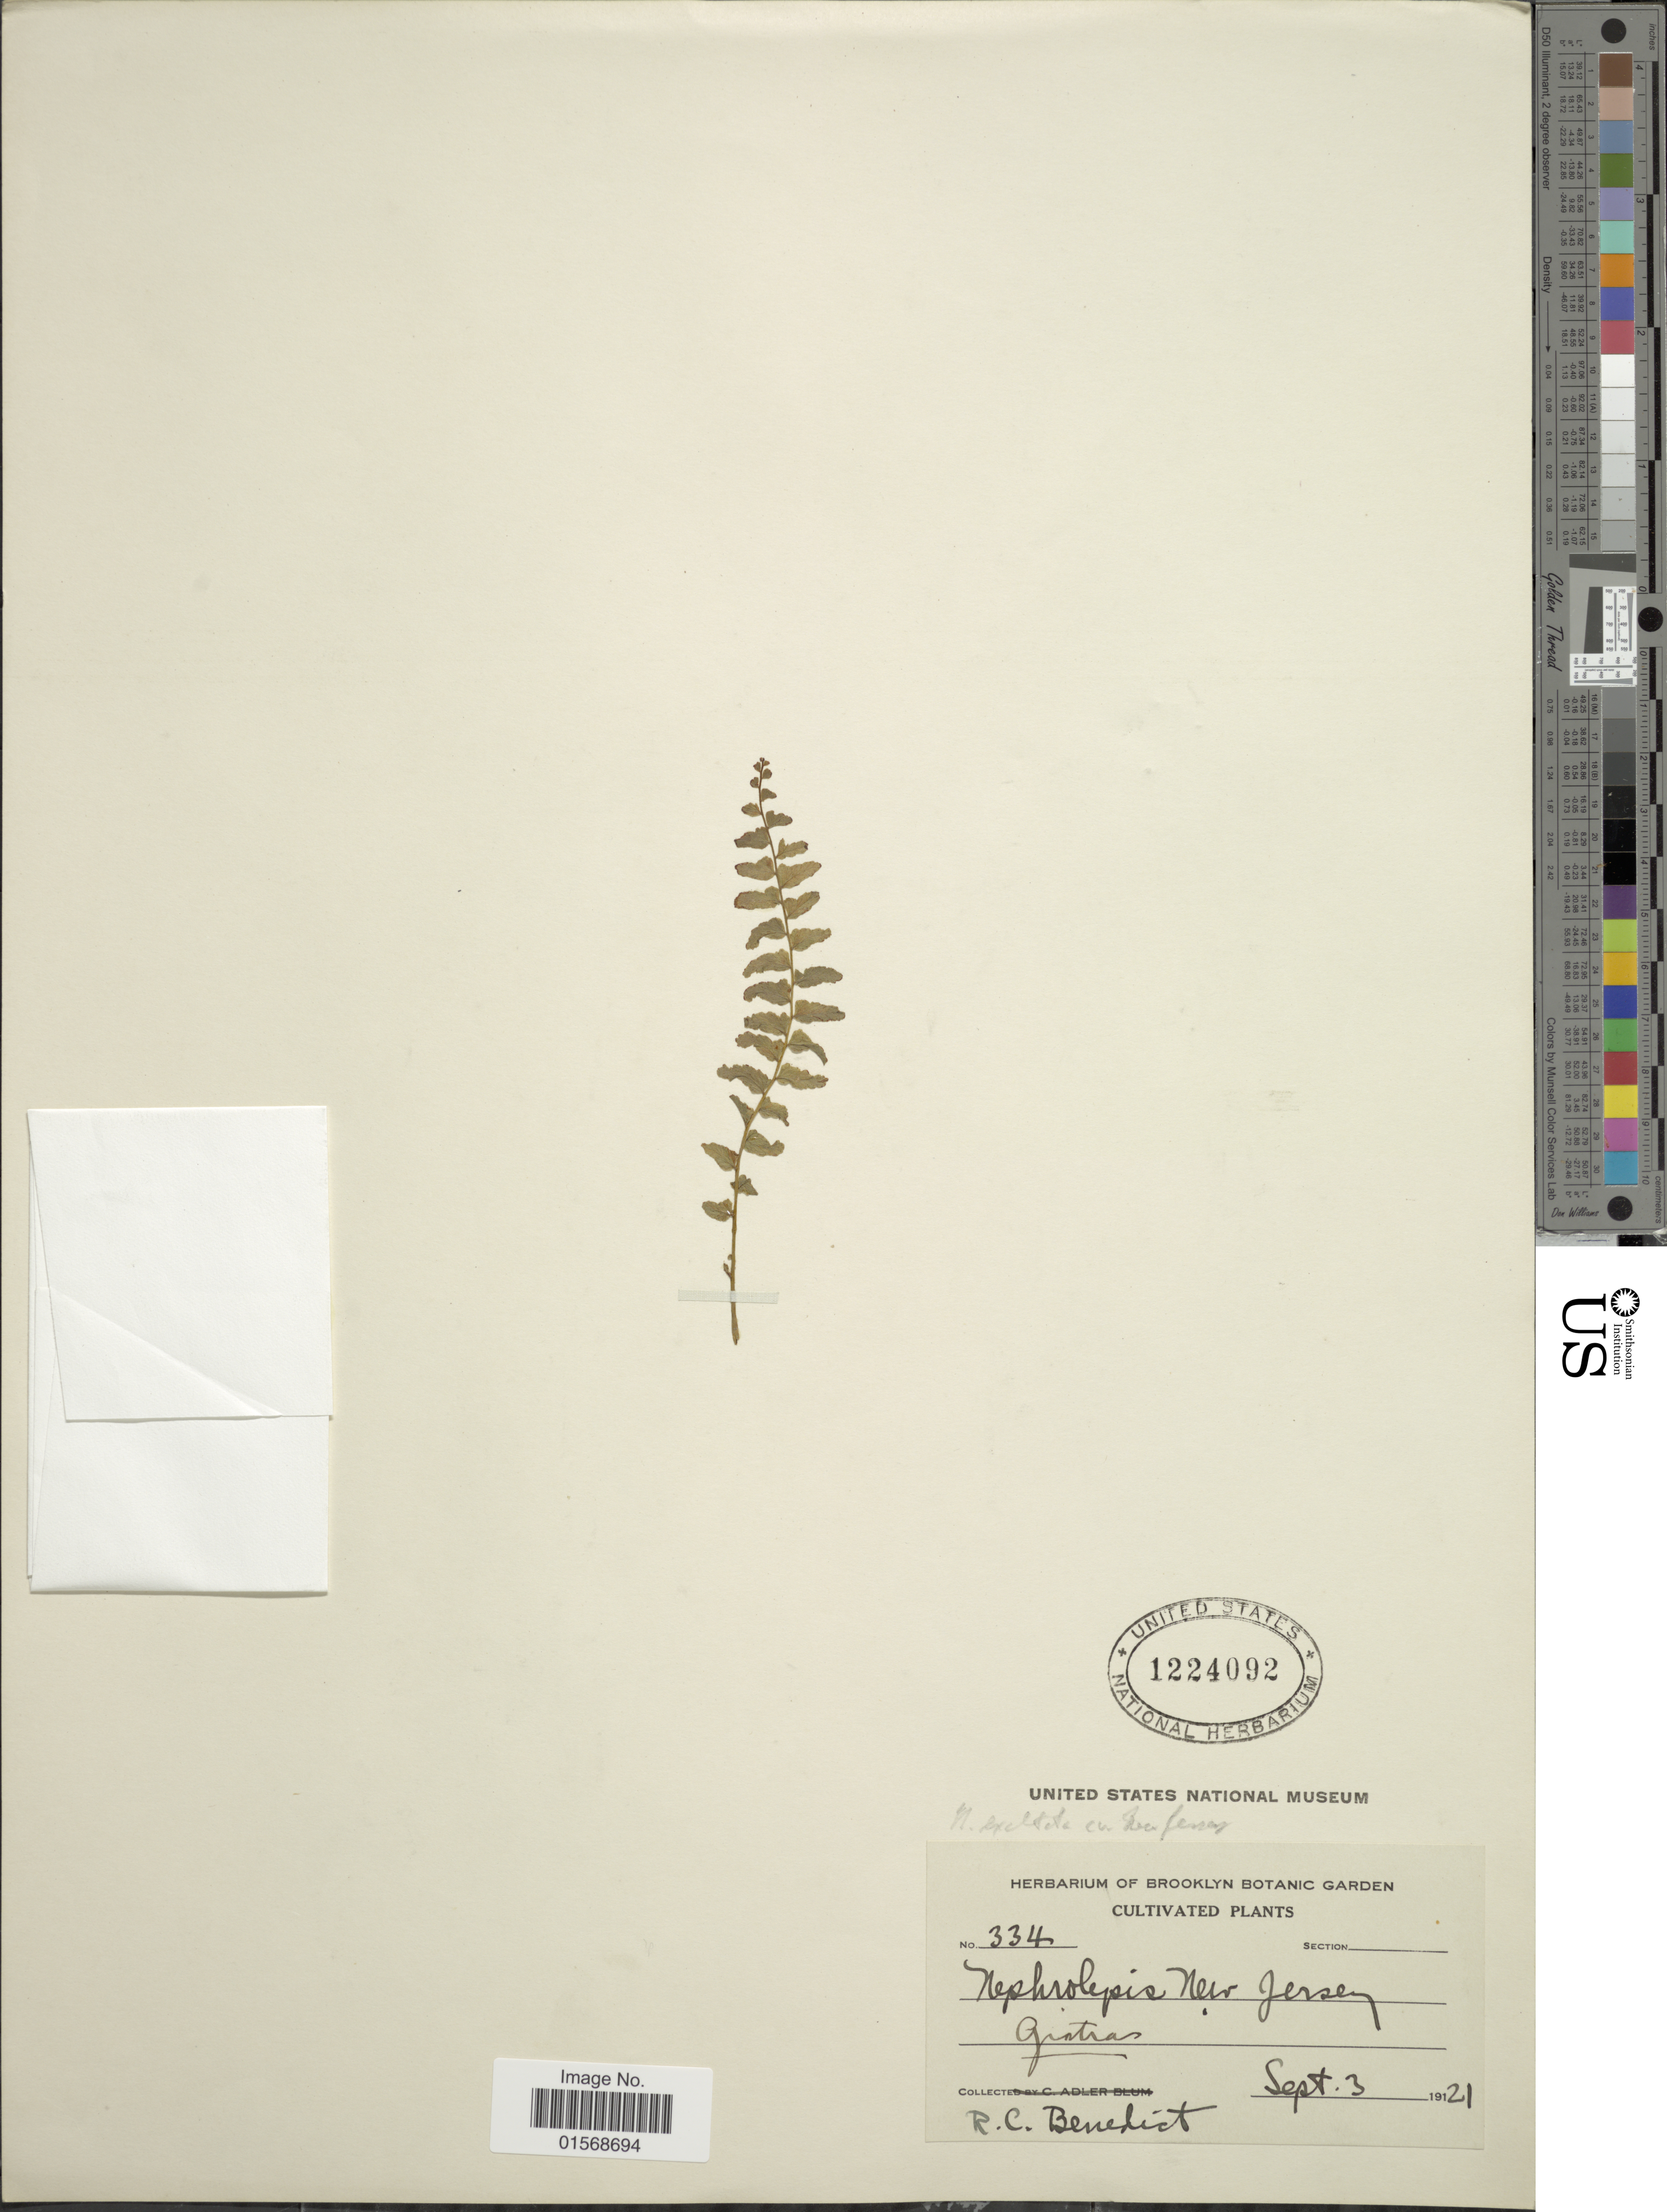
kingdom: Plantae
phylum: Tracheophyta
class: Polypodiopsida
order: Polypodiales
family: Nephrolepidaceae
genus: Nephrolepis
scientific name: Nephrolepis 'New Jersey'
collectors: R. C. Benedict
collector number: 334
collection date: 1921-09-03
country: United States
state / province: New Jersey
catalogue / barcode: US 1224092